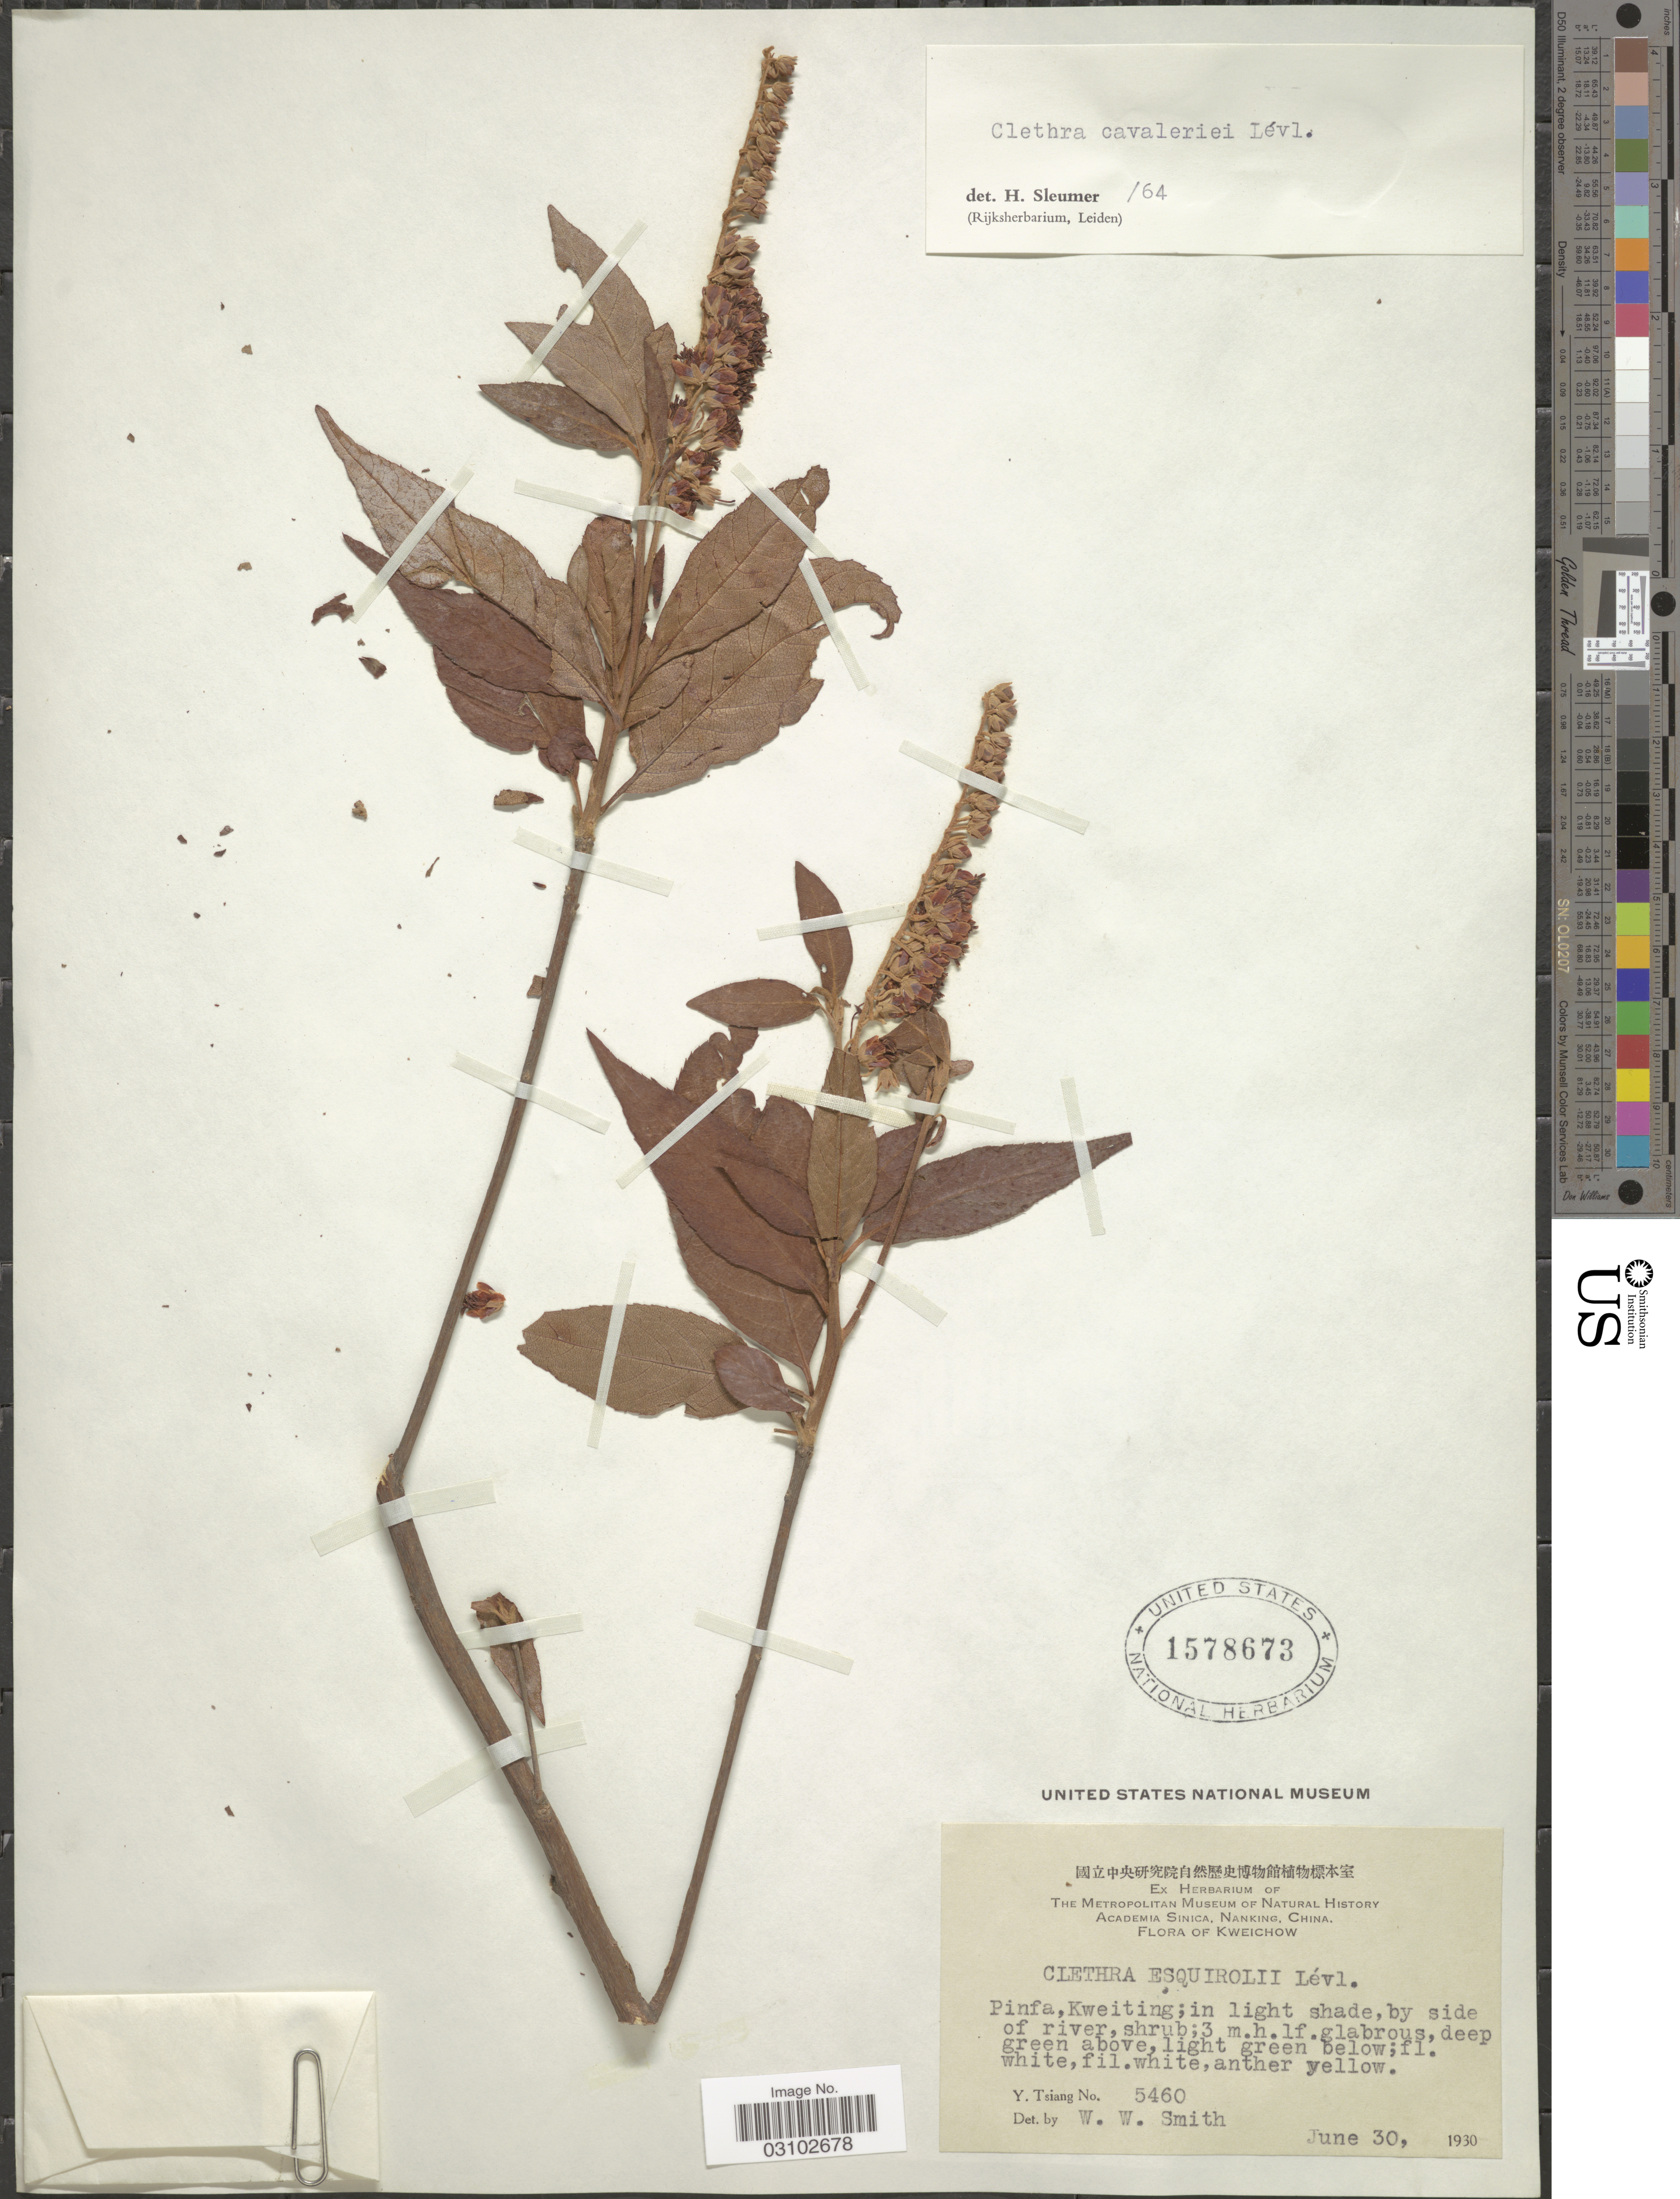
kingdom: Plantae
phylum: Tracheophyta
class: Magnoliopsida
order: Ericales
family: Clethraceae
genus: Clethra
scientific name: Clethra cavaleriei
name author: H. Lév.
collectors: Y. Tsiang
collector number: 5460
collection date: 1930-06-30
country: China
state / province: Guizhou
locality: Pinfa, Kweiting; in ligh shade, by side of river.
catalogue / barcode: US 1578673